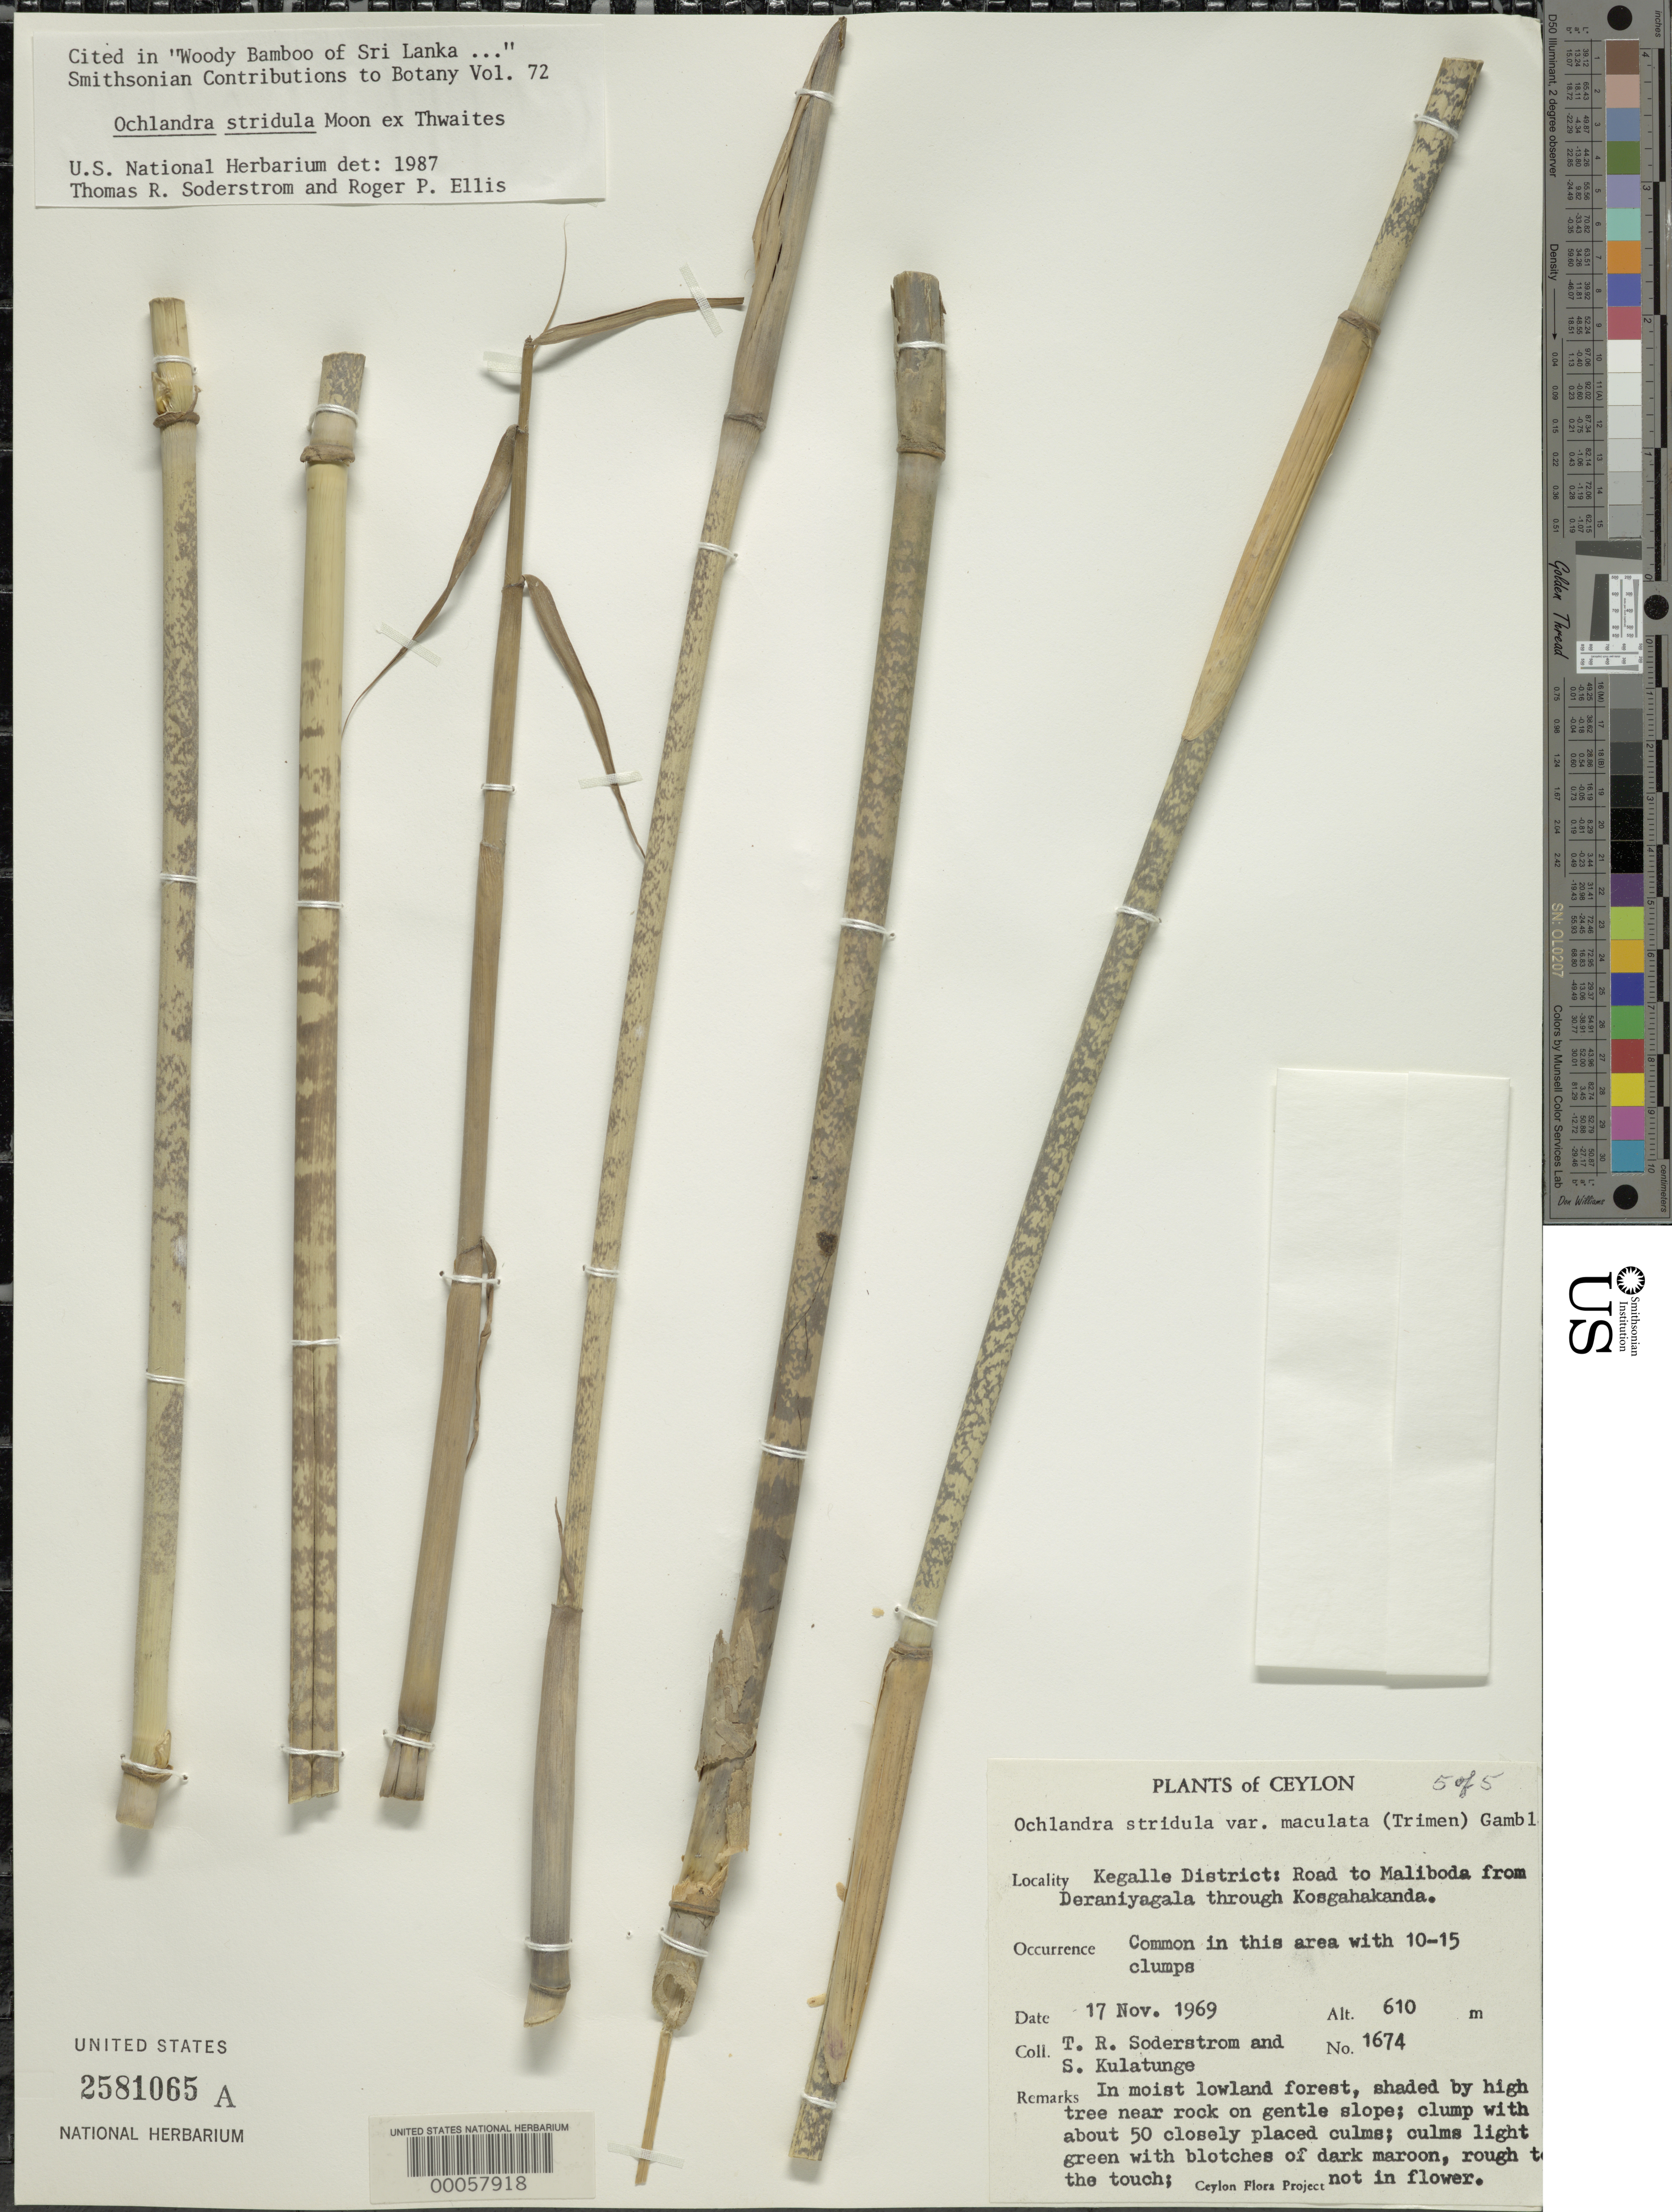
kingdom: Plantae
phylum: Tracheophyta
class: Liliopsida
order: Poales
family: Poaceae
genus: Ochlandra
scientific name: Ochlandra stridula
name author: Moon ex Thwaites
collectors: T. R. Soderstrom & S. Kulatunge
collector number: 1674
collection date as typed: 17 Nov 1969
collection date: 1969-11-17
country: Sri Lanka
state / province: Sabaragamuwa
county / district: Kegalle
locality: Road to Maliboda from Deraniyagala through Kosgahakanda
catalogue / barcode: US 2581065